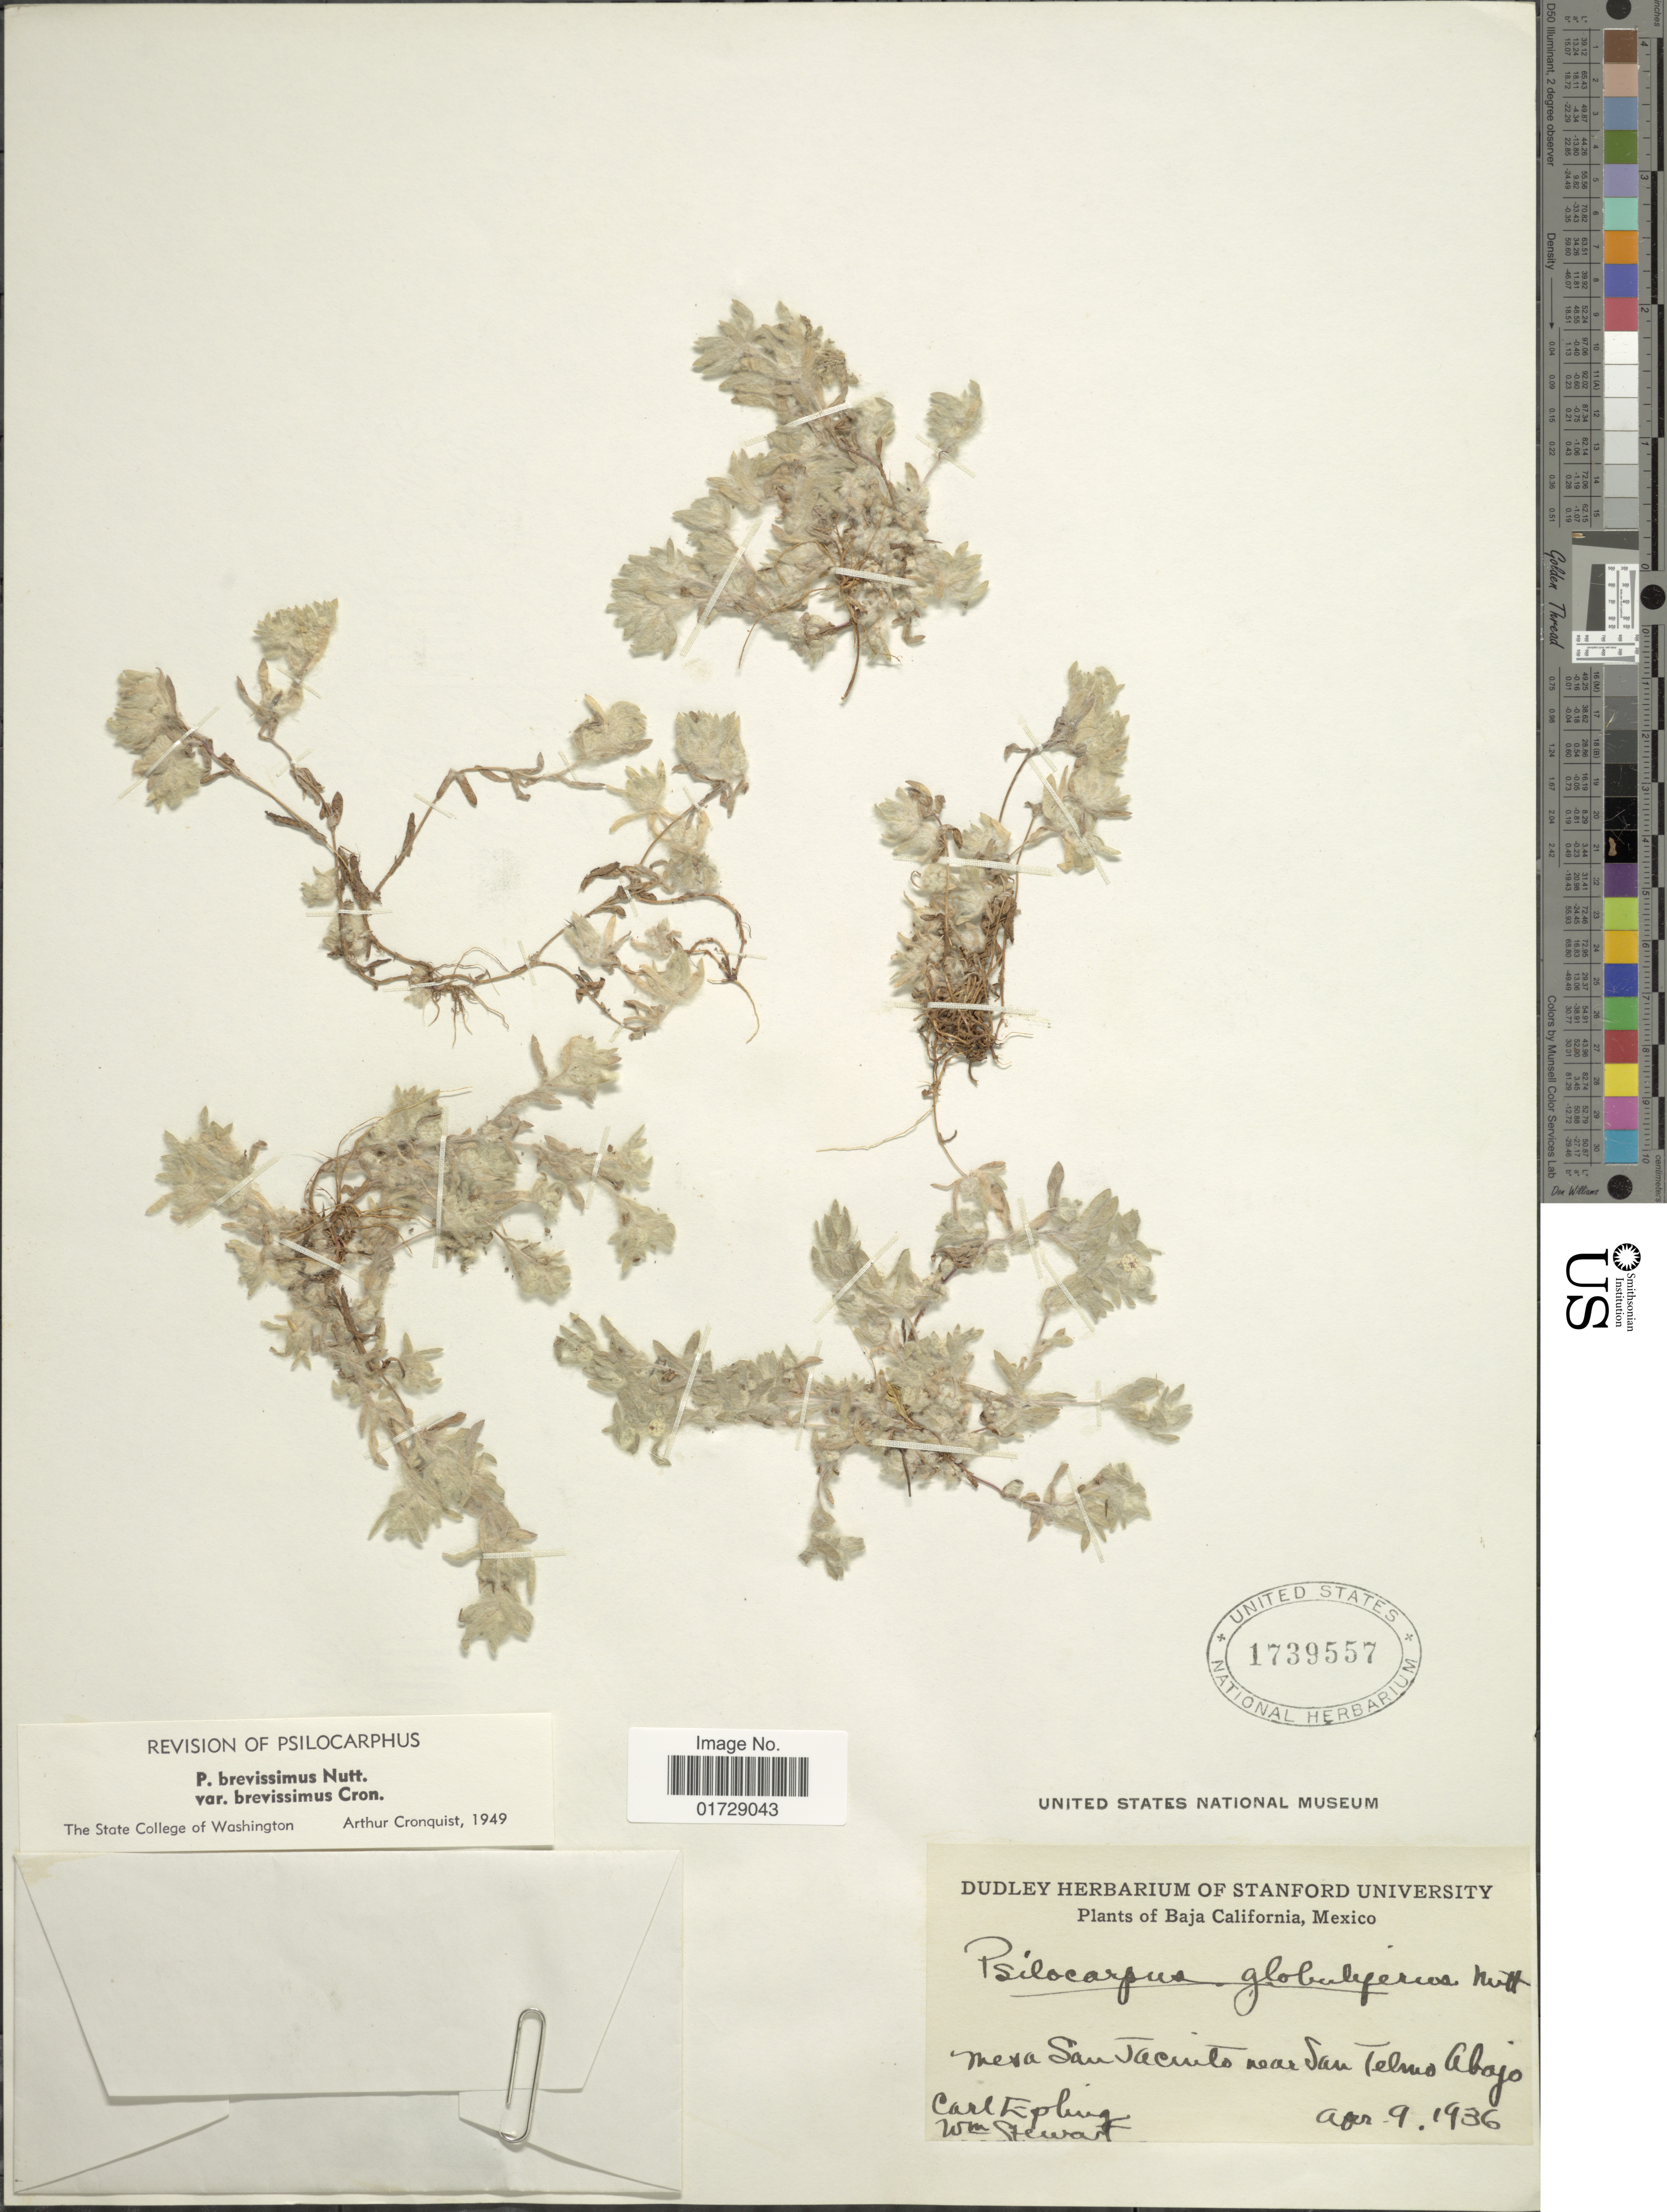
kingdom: Plantae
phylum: Tracheophyta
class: Magnoliopsida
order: Asterales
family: Asteraceae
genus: Psilocarphus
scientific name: Psilocarphus brevissimus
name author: Nutt.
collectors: C. C. Epling & W. Stewart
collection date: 1936-04-09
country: Mexico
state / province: Baja California Sur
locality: Mera San Jacuito near San Telmo Abajo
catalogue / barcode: US 1739557